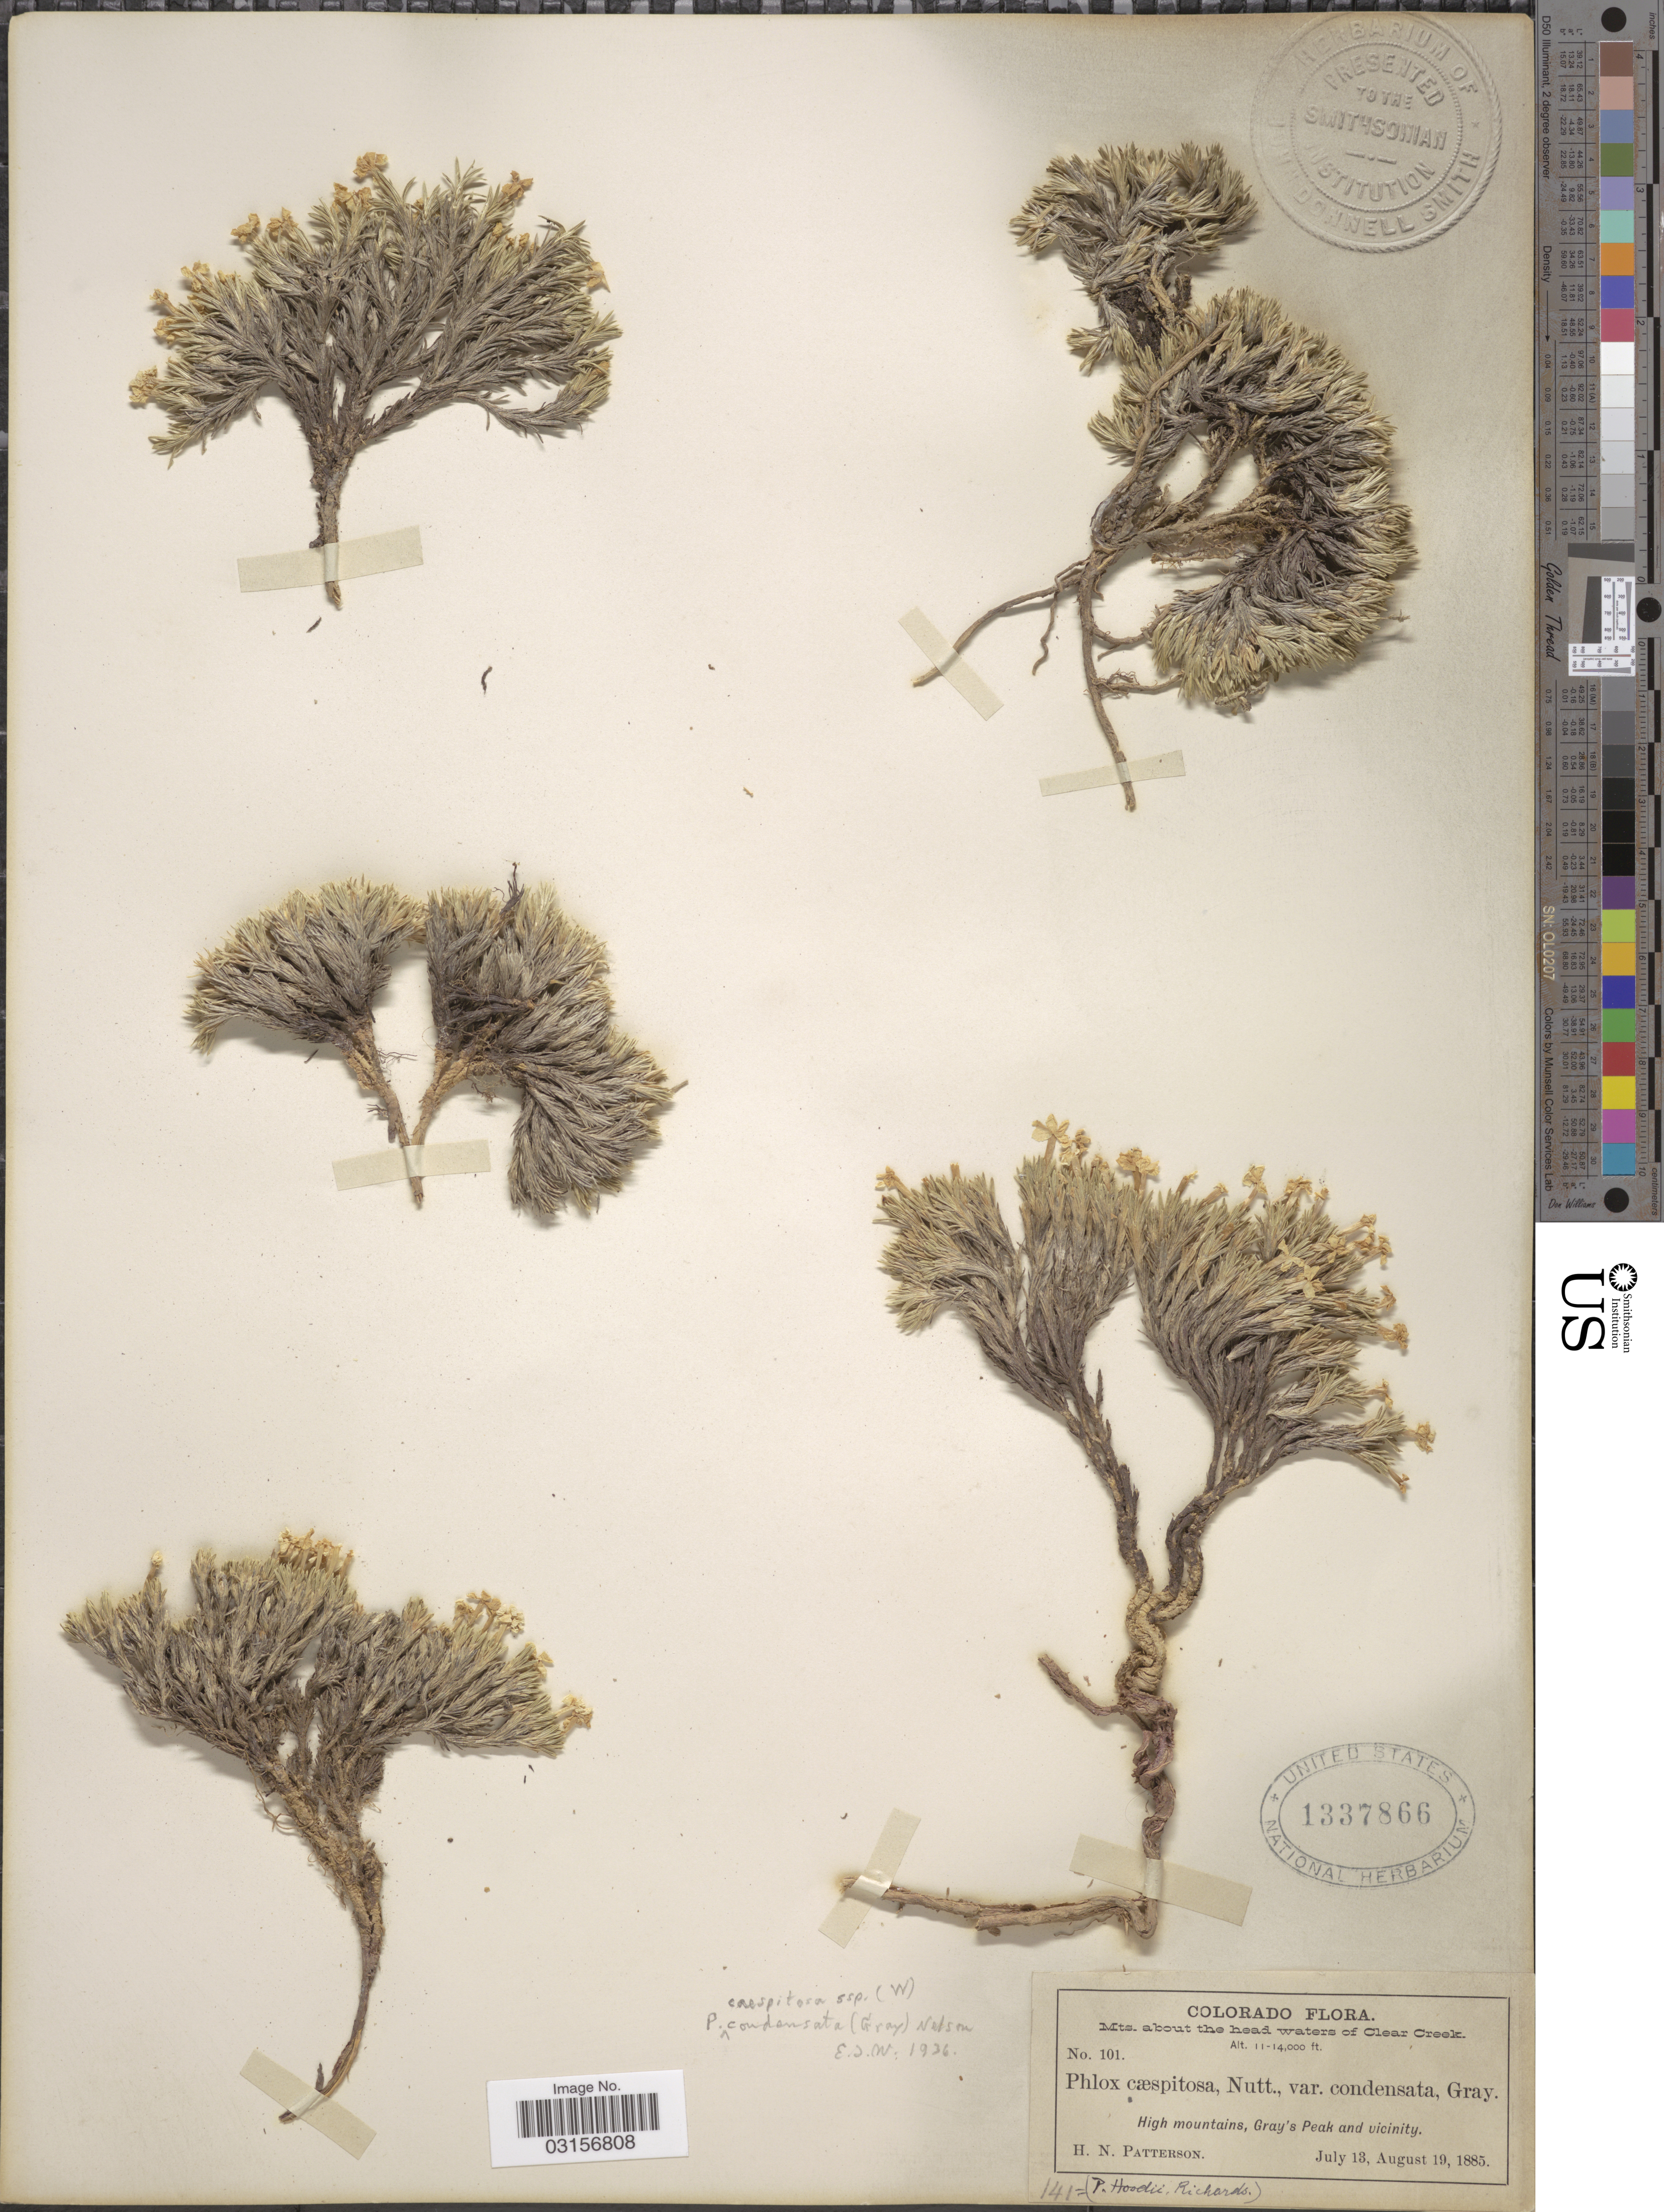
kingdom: Plantae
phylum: Tracheophyta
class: Magnoliopsida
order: Ericales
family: Polemoniaceae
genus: Phlox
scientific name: Phlox condensata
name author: (A. Gray) E.E. Nelson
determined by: Mayfield, M. H.; Ferguson, C. J.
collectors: H. N. Patterson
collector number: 101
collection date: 1885-07-13/1885-08-19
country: United States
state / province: Colorado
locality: Mts. about the head waters of Clear Creek, High mountains, Gray's Peak and vicinity.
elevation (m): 3353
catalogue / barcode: US 1337866